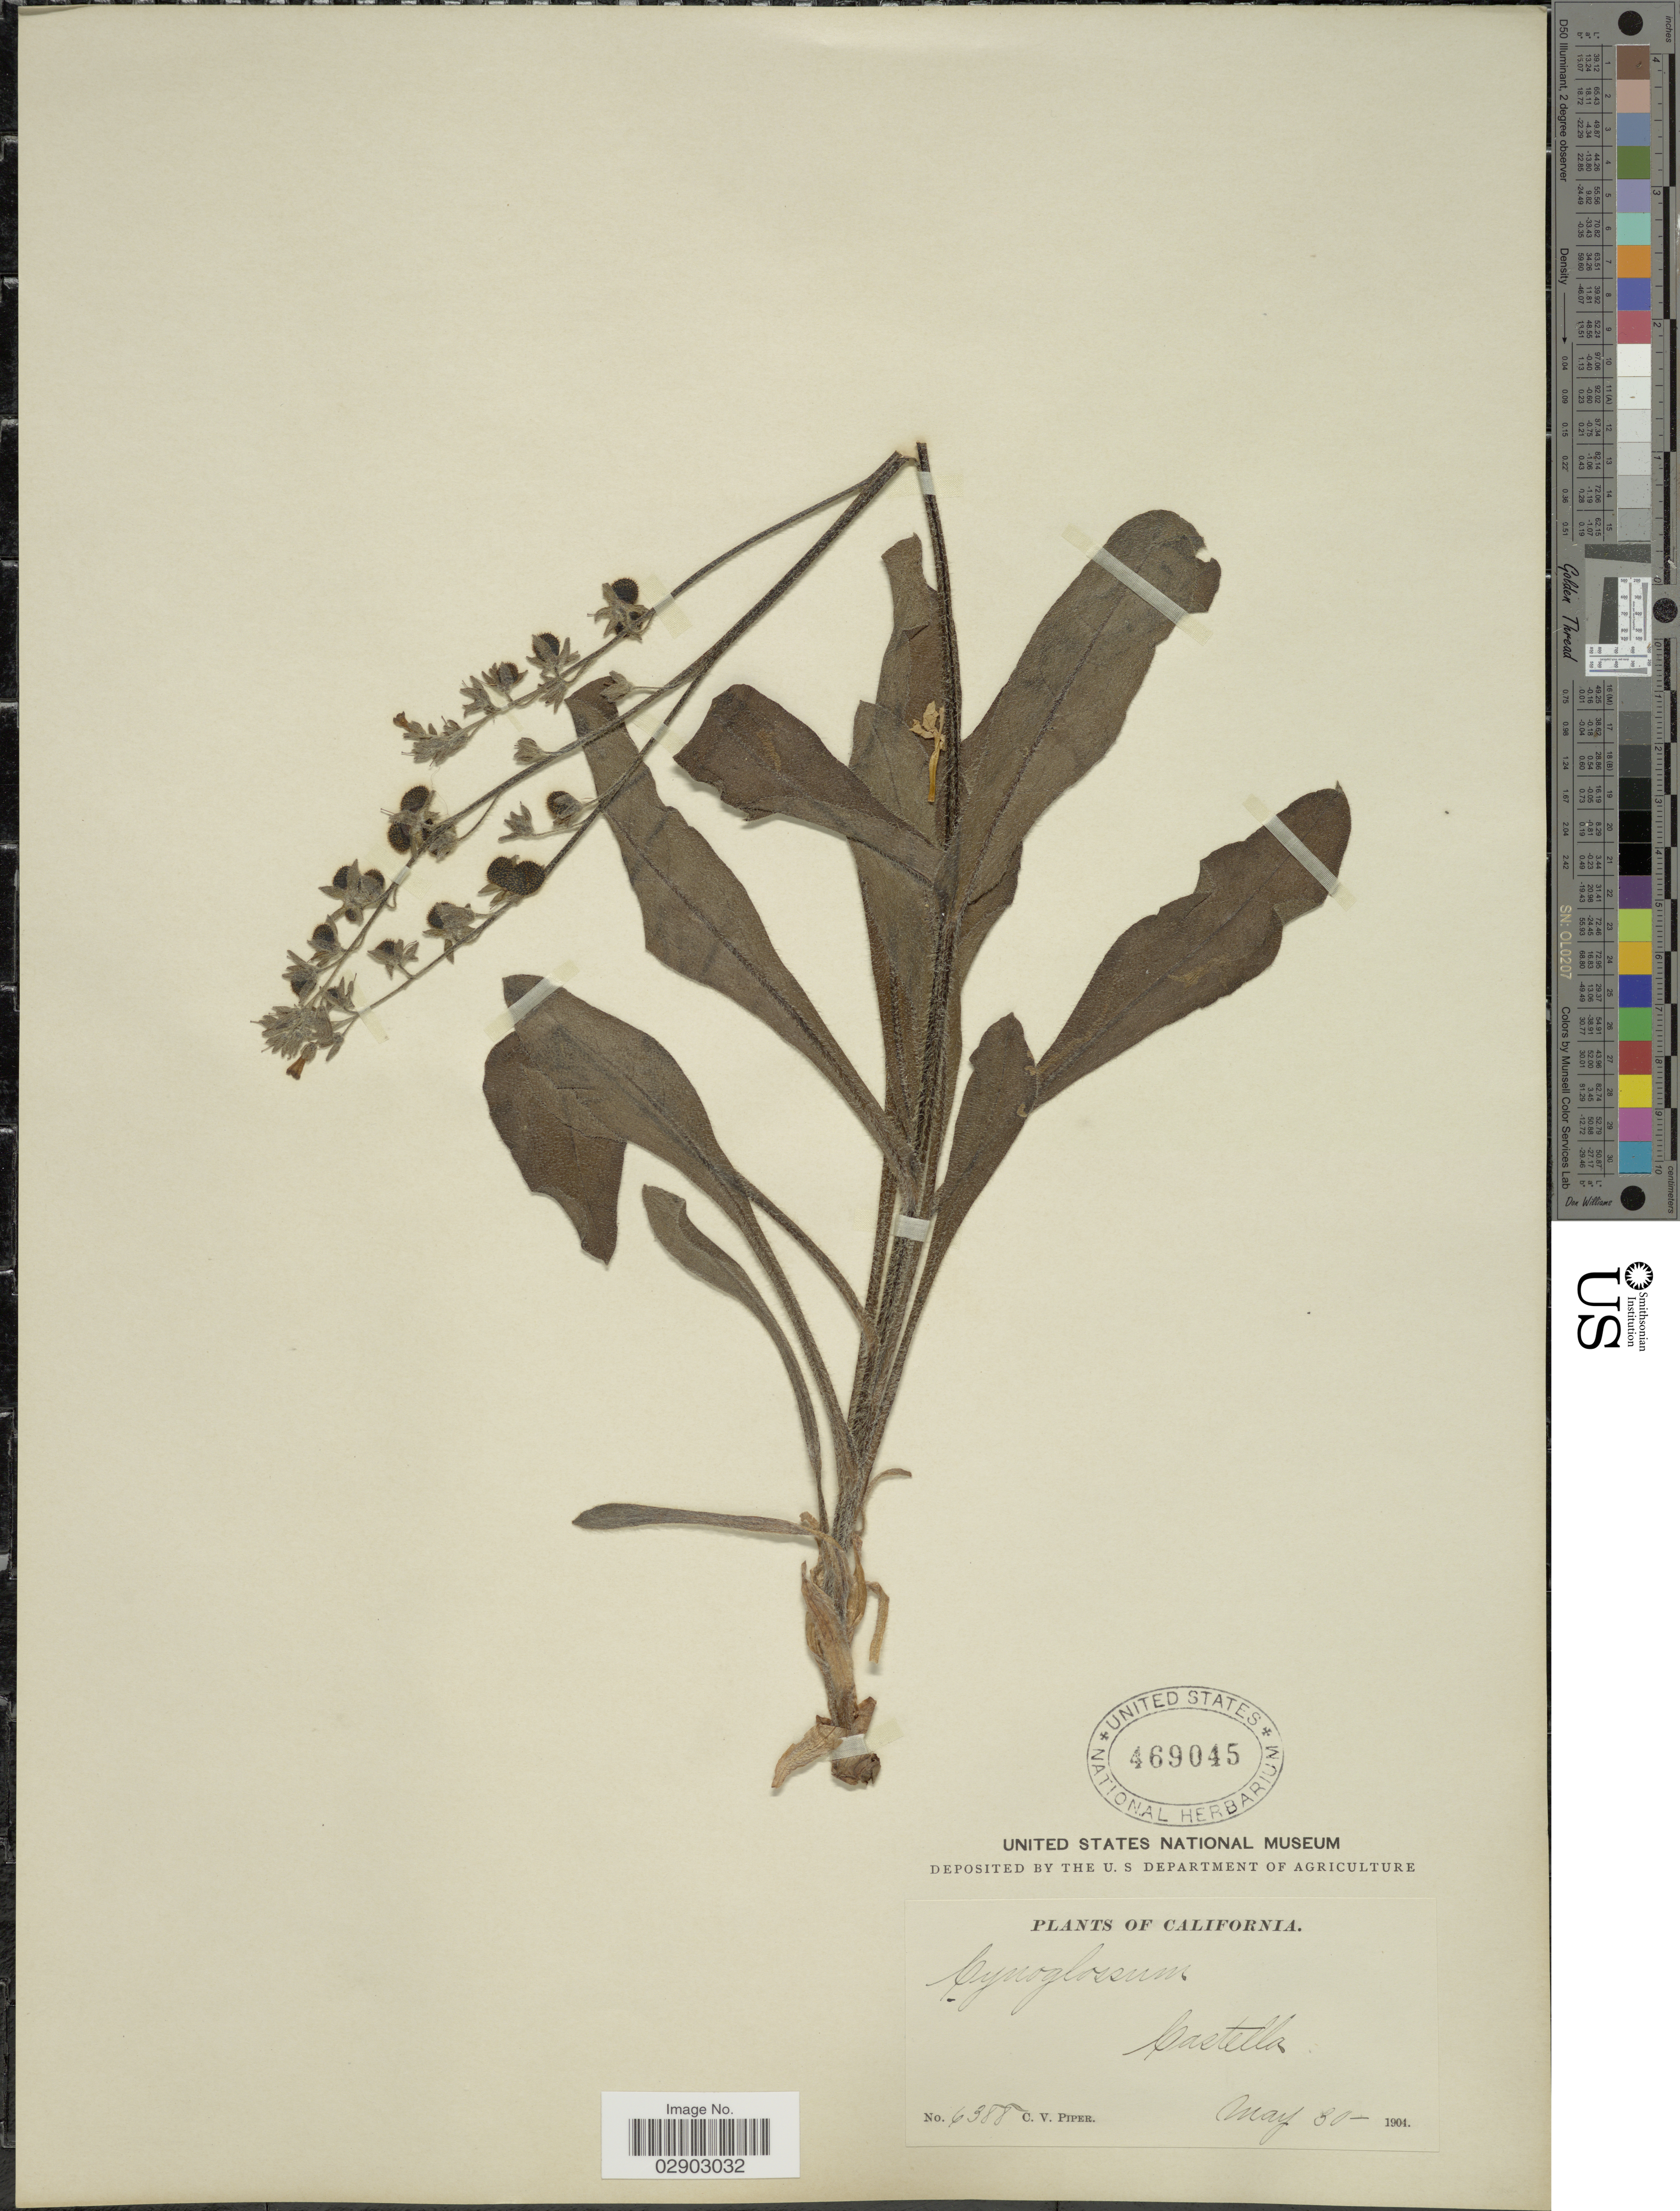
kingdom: Plantae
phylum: Tracheophyta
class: Magnoliopsida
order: Boraginales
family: Boraginaceae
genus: Cynoglossum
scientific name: Cynoglossum occidentale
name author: A. Gray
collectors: C. V. Piper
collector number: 6388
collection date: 1904-05-30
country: United States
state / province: California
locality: Castella.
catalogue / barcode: US 469045